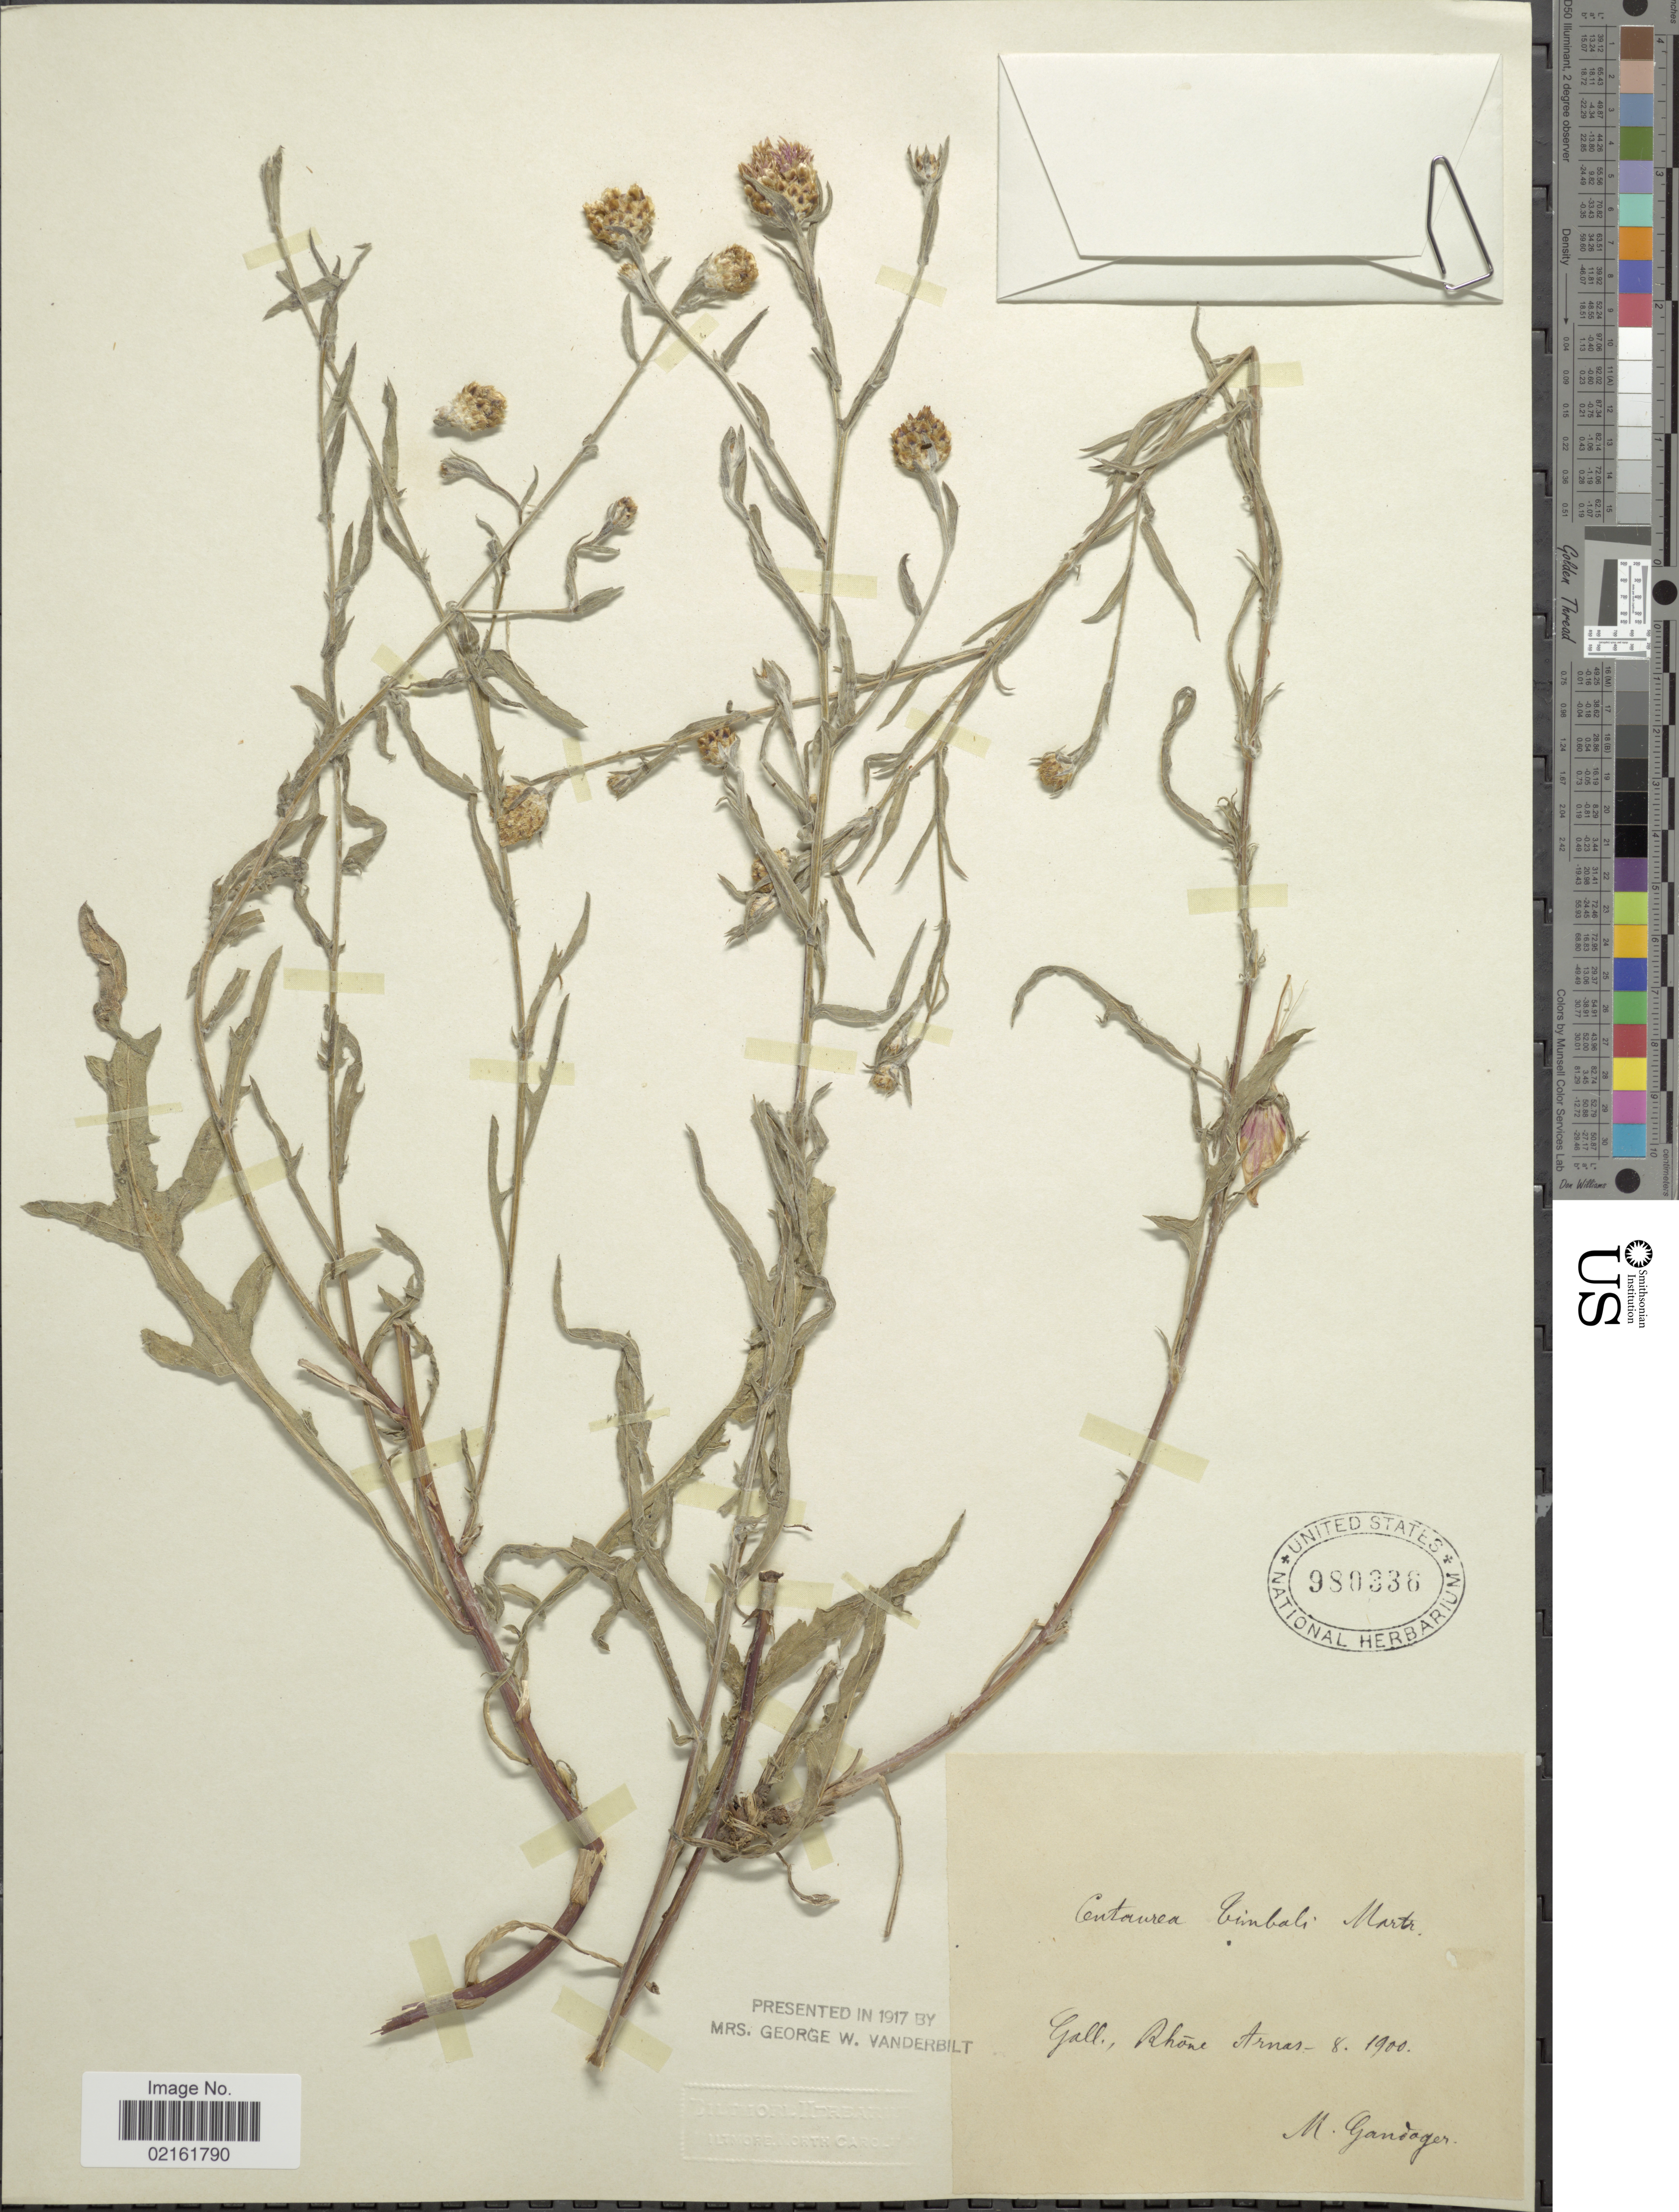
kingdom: Plantae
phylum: Tracheophyta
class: Magnoliopsida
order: Asterales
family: Asteraceae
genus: Centaurea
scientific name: Centaurea timbalii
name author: Martrin-Donos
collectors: M. Gandoger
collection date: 1900-08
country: France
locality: Gall., Rhone Arnas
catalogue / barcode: US 980336